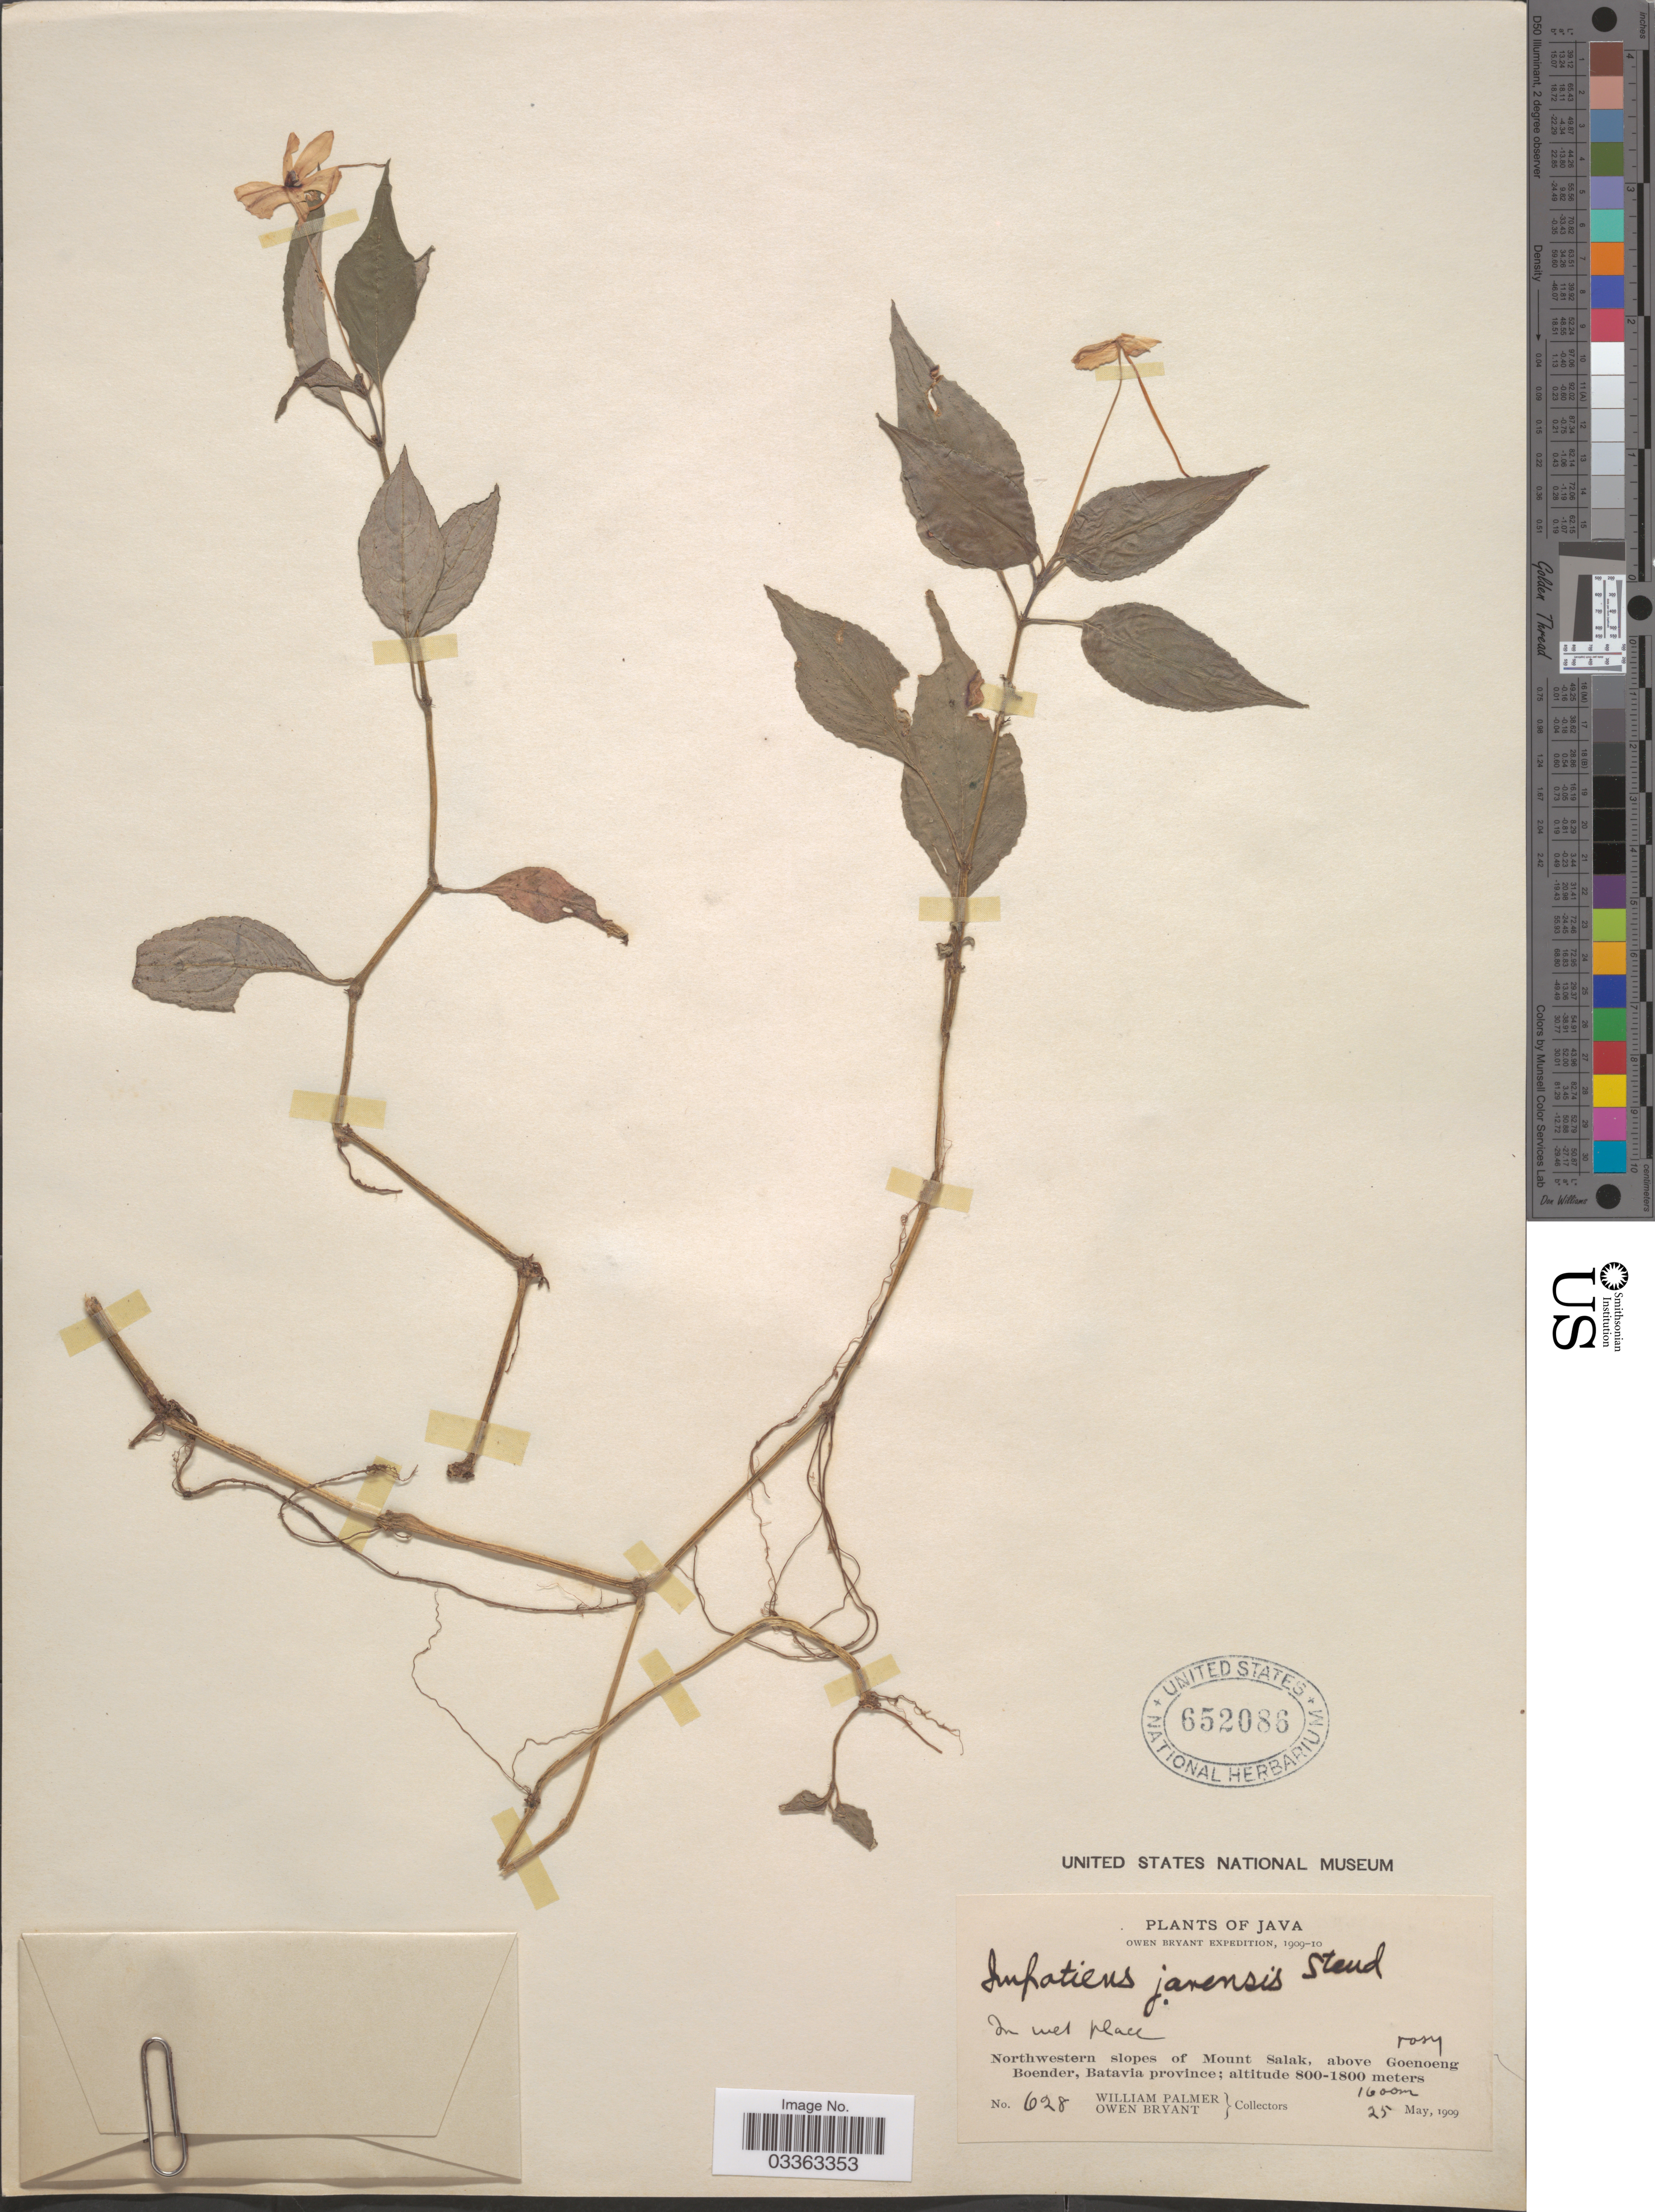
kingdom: Plantae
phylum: Tracheophyta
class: Magnoliopsida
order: Ericales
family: Balsaminaceae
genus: Impatiens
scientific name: Impatiens javensis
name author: Steud.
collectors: W. Palmer & O. Bryant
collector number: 628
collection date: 1909-05-25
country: Indonesia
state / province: Java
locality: Northwestern slopes of Mount Salak, above Goenoeng Boender, Batavia province.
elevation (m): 1600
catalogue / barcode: US 652086